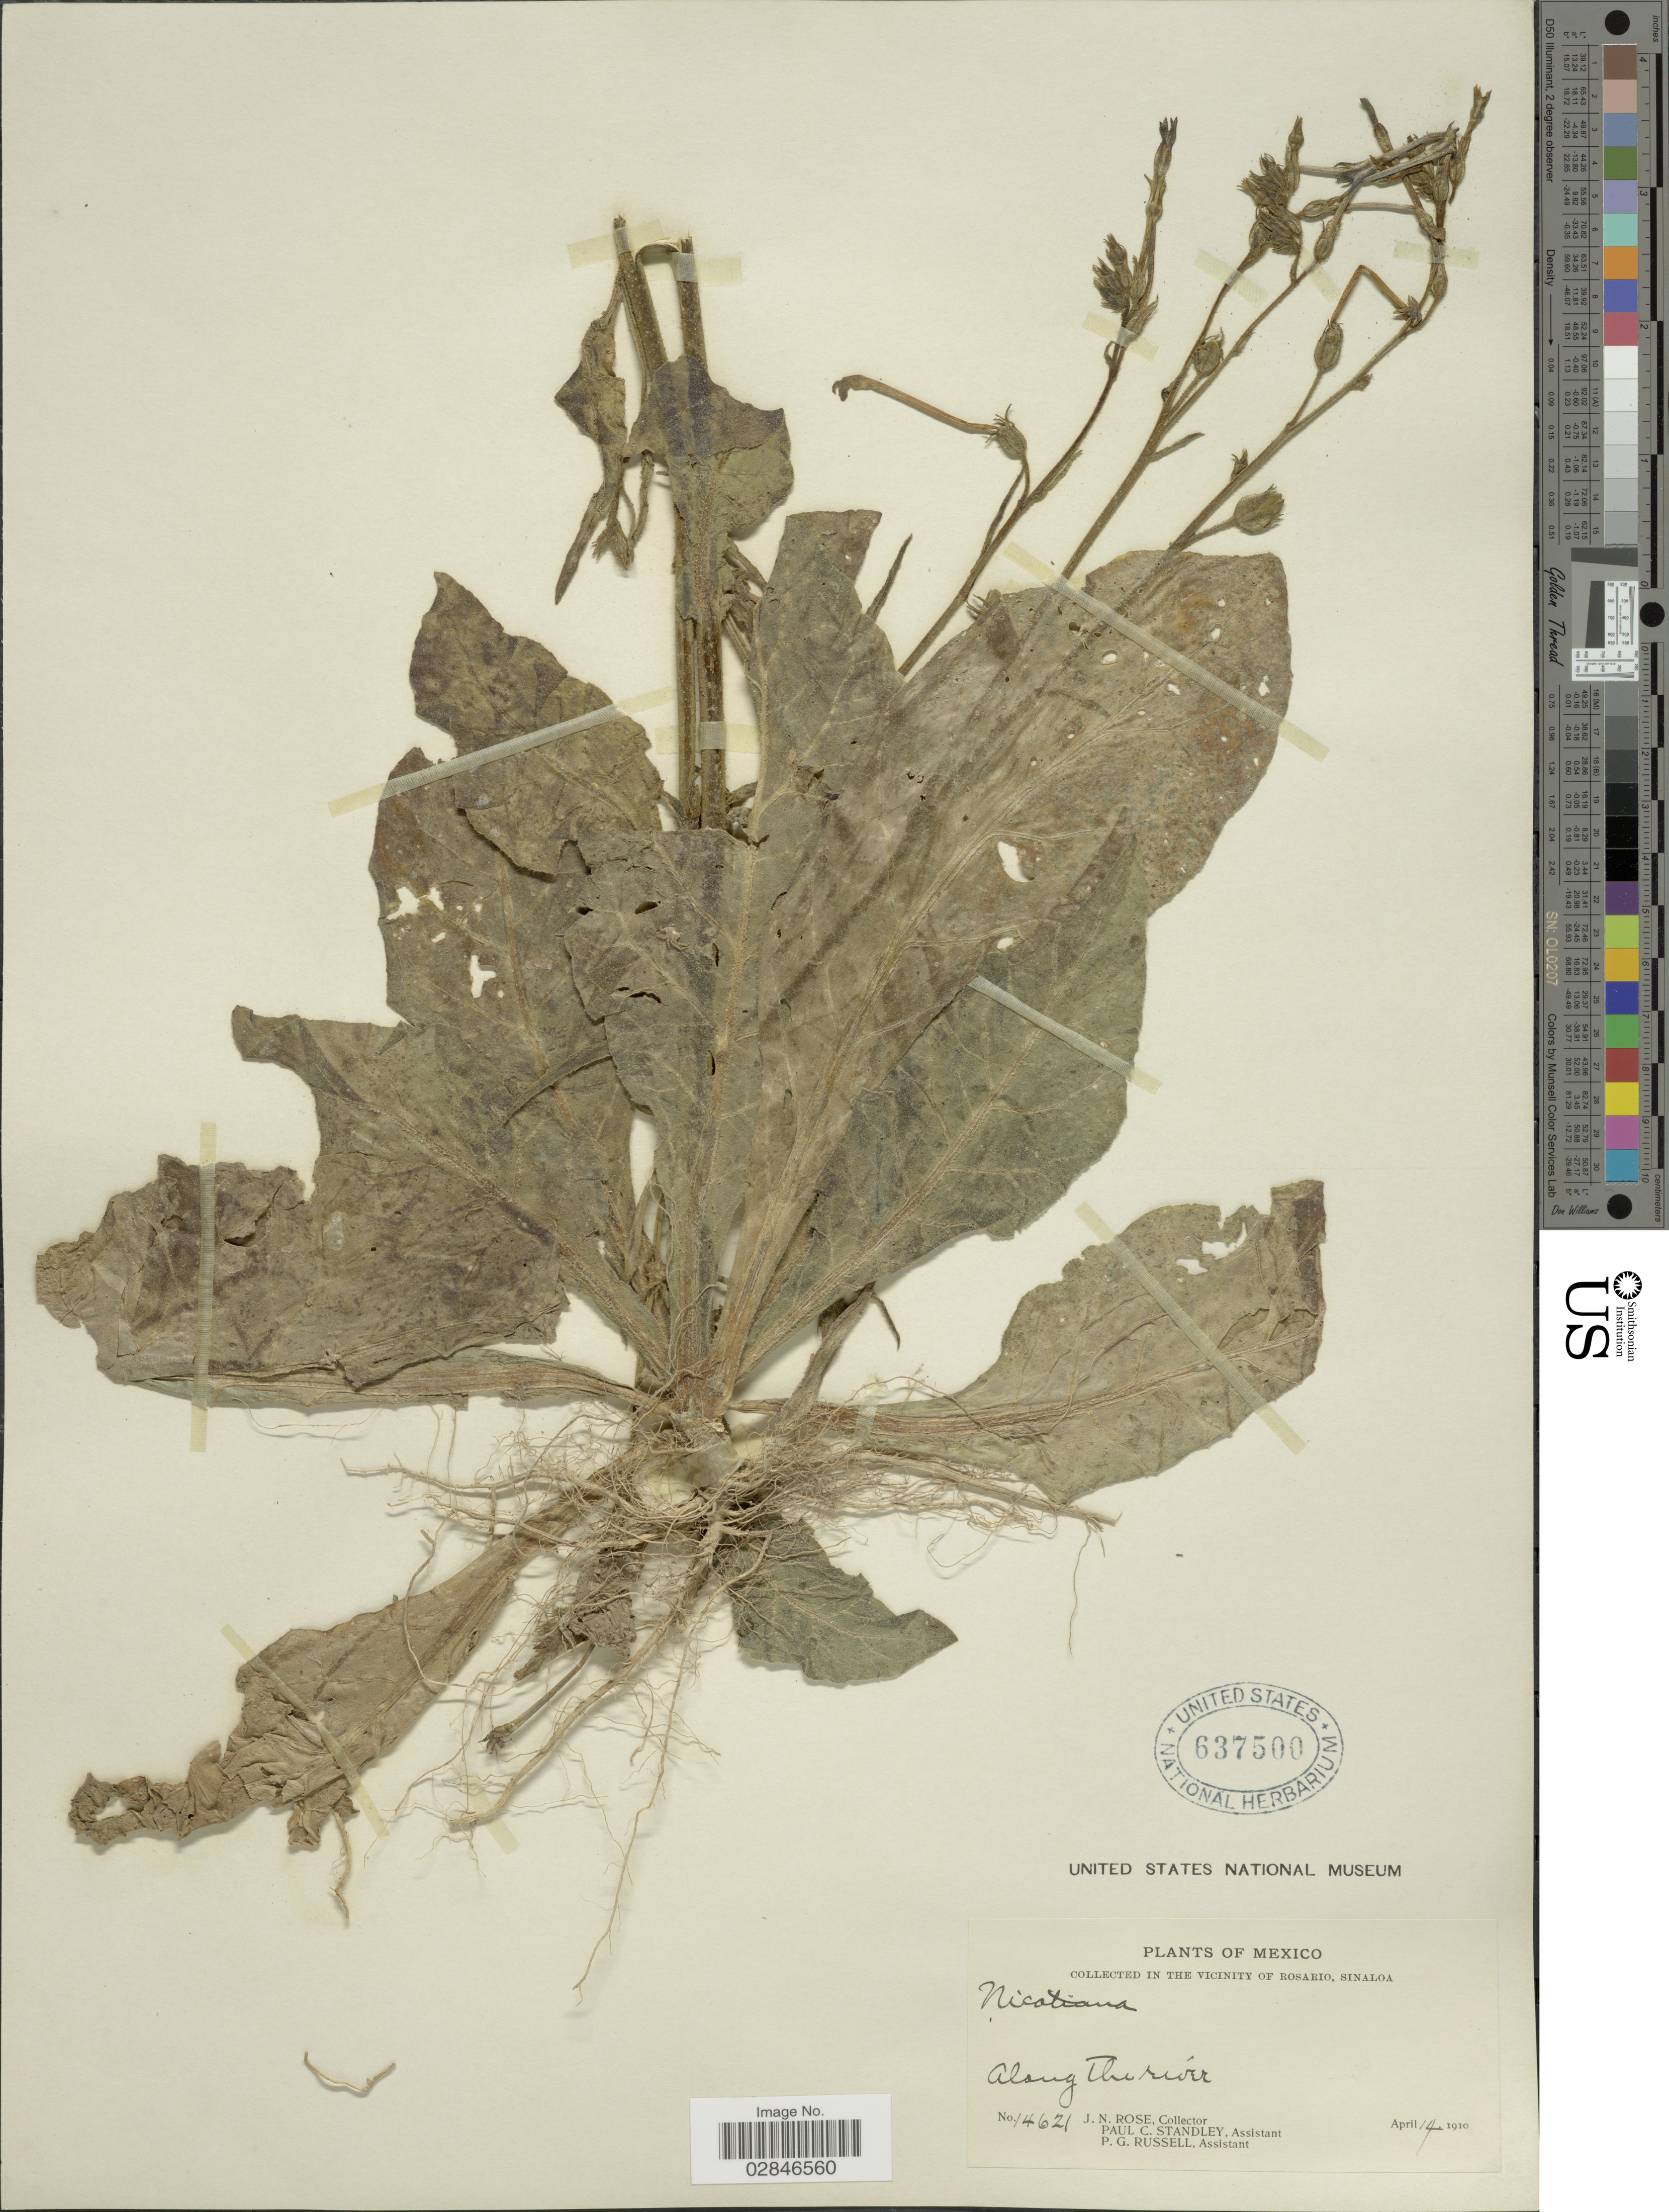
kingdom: Plantae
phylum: Tracheophyta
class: Magnoliopsida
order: Solanales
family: Solanaceae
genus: Nicotiana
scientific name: Nicotiana plumbaginifolia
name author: Viv.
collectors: J. N. Rose, P. C. Standley & P. G. Russell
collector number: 14621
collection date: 1910-04-14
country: Mexico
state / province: Sinaloa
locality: In the vicinity of Rosario.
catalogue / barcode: US 637500